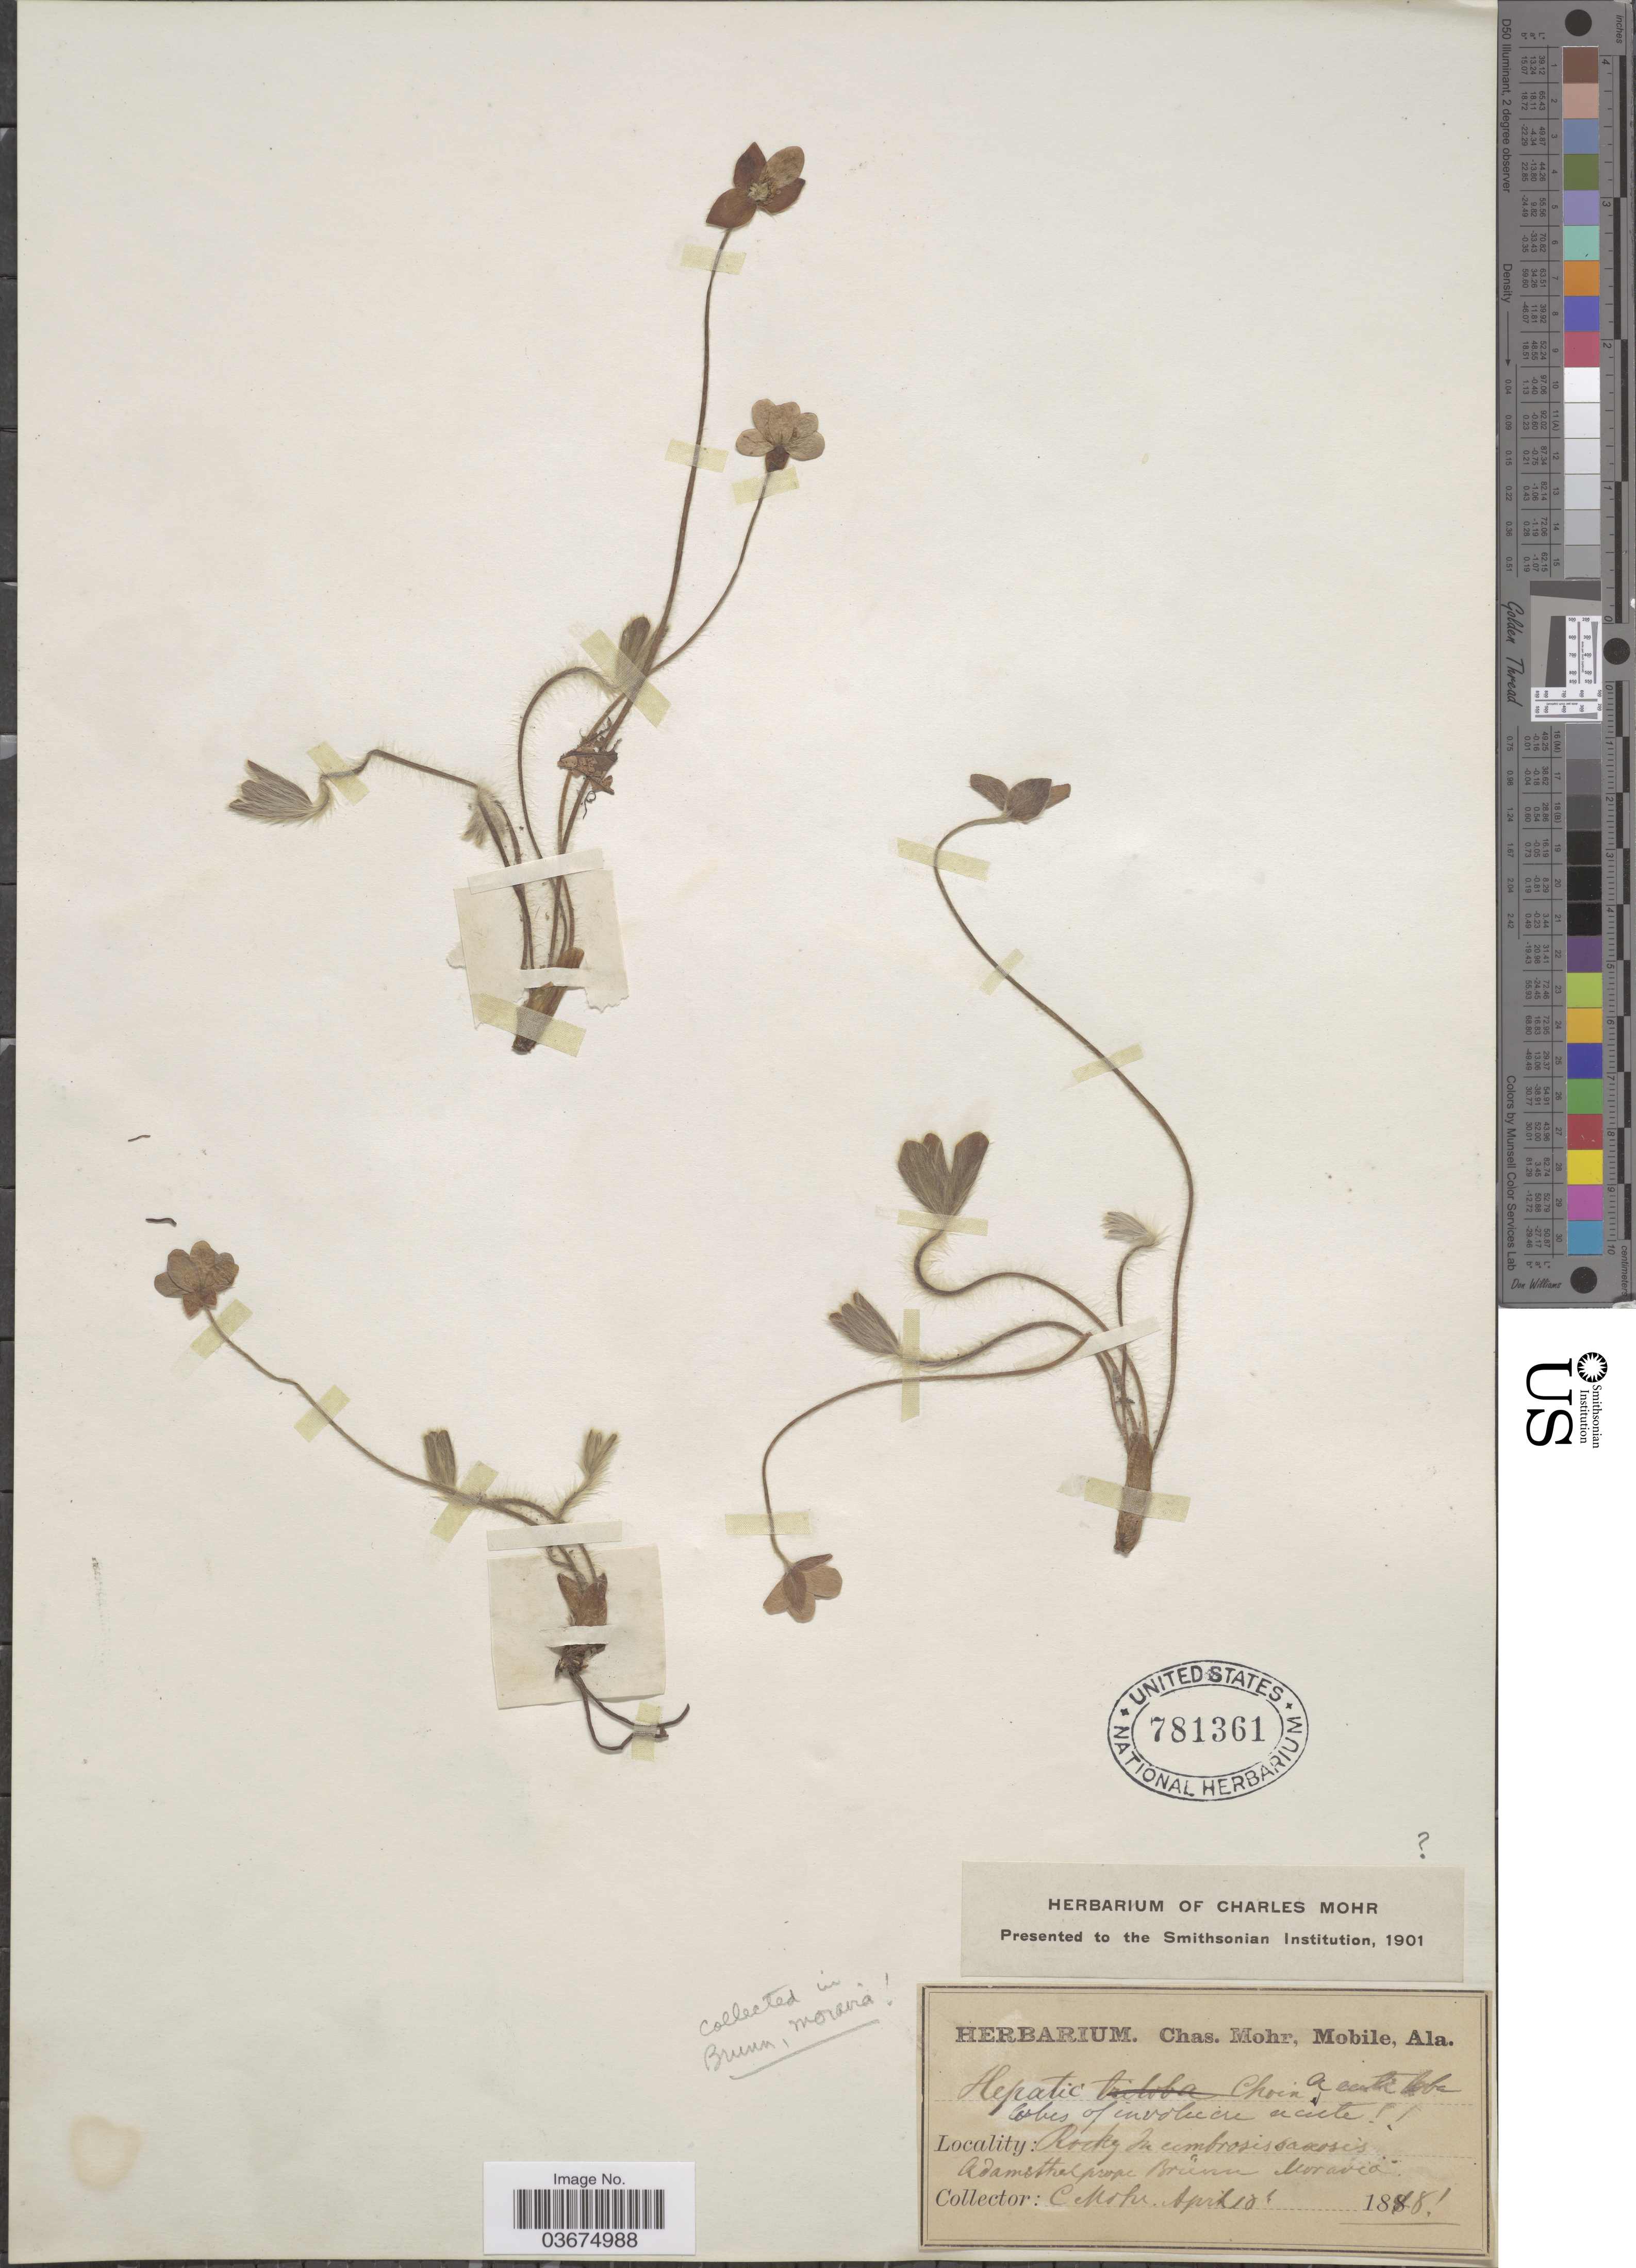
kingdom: Plantae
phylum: Tracheophyta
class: Magnoliopsida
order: Ranunculales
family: Ranunculaceae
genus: Hepatica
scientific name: Hepatica sp.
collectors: C. T. Mohr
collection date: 1848-04-10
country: Czechia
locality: Rocky in umbrosis saxosis Adamsthal prope Brünn Moravia.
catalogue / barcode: US 781361